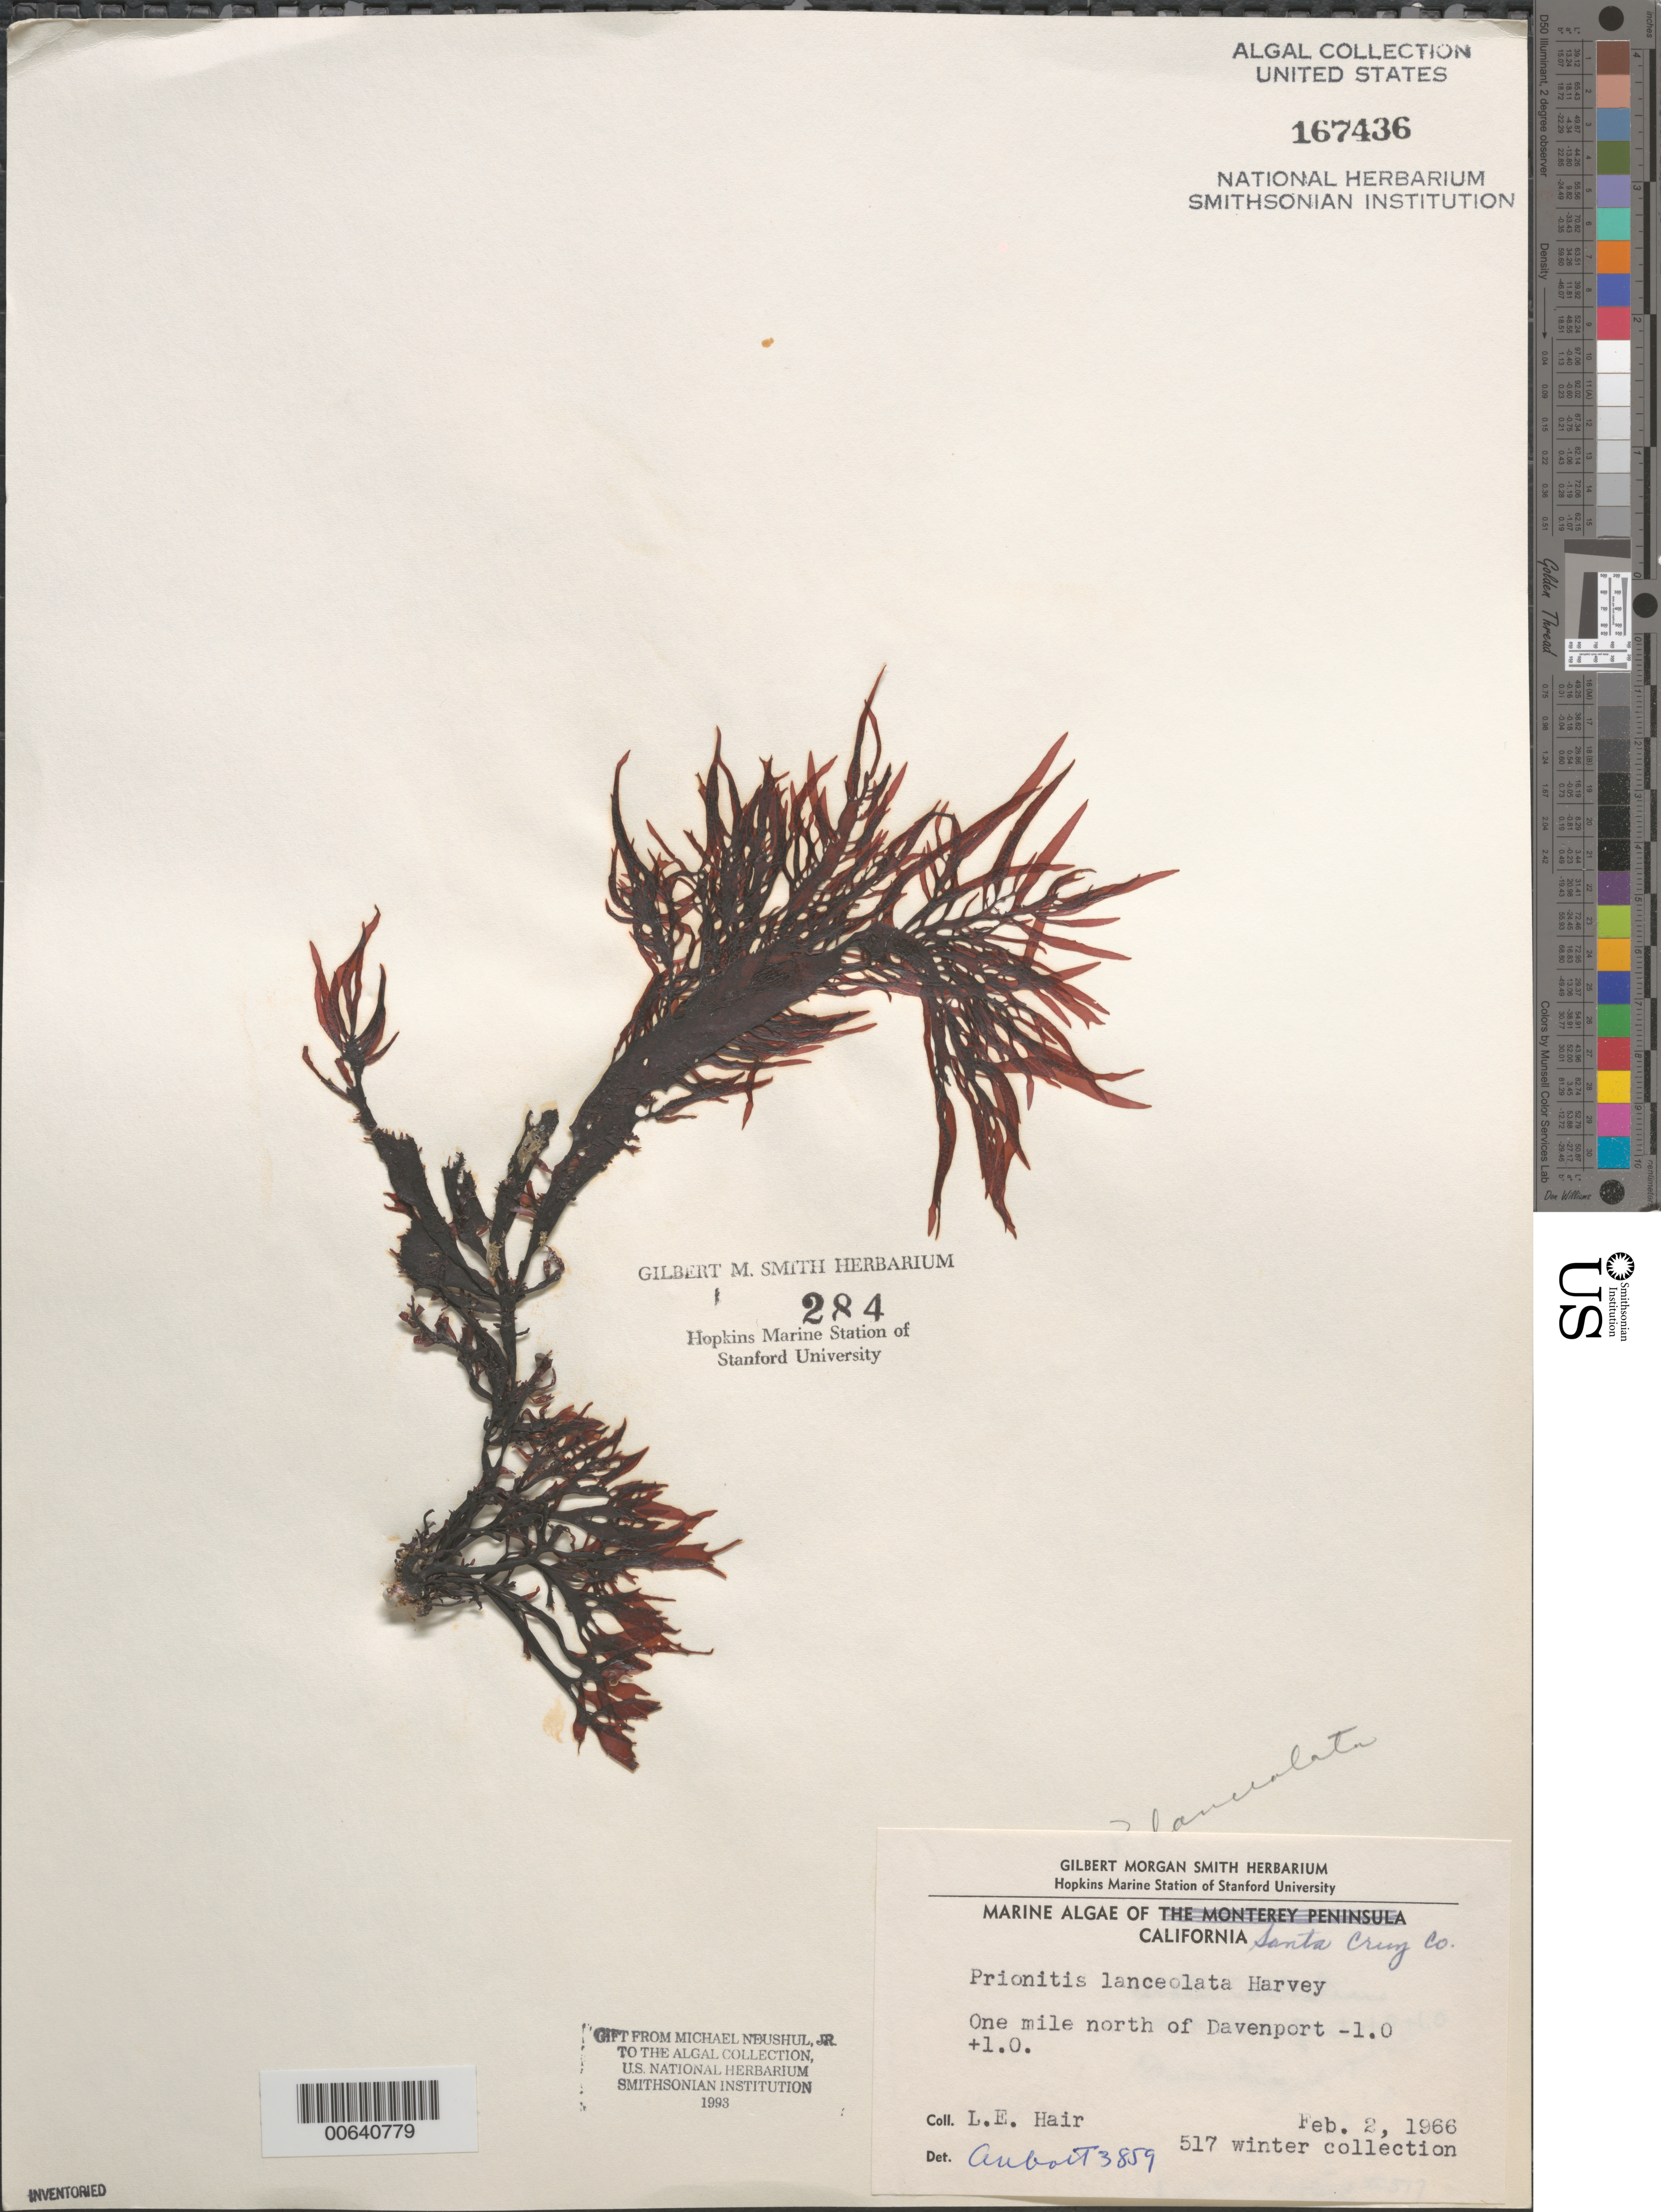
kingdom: Plantae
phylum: Rhodophyta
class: Florideophyceae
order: Cryptonemiales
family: Cryptonemiaceae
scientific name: Prionitis lanceolata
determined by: Abbott, Isabella A.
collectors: L. Hair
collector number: LEH 517 & IAA 3859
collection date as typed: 02 Feb 1966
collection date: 1966-02-02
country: United States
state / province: California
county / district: Santa Cruz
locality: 1 mile north of Davenport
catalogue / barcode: US 167436